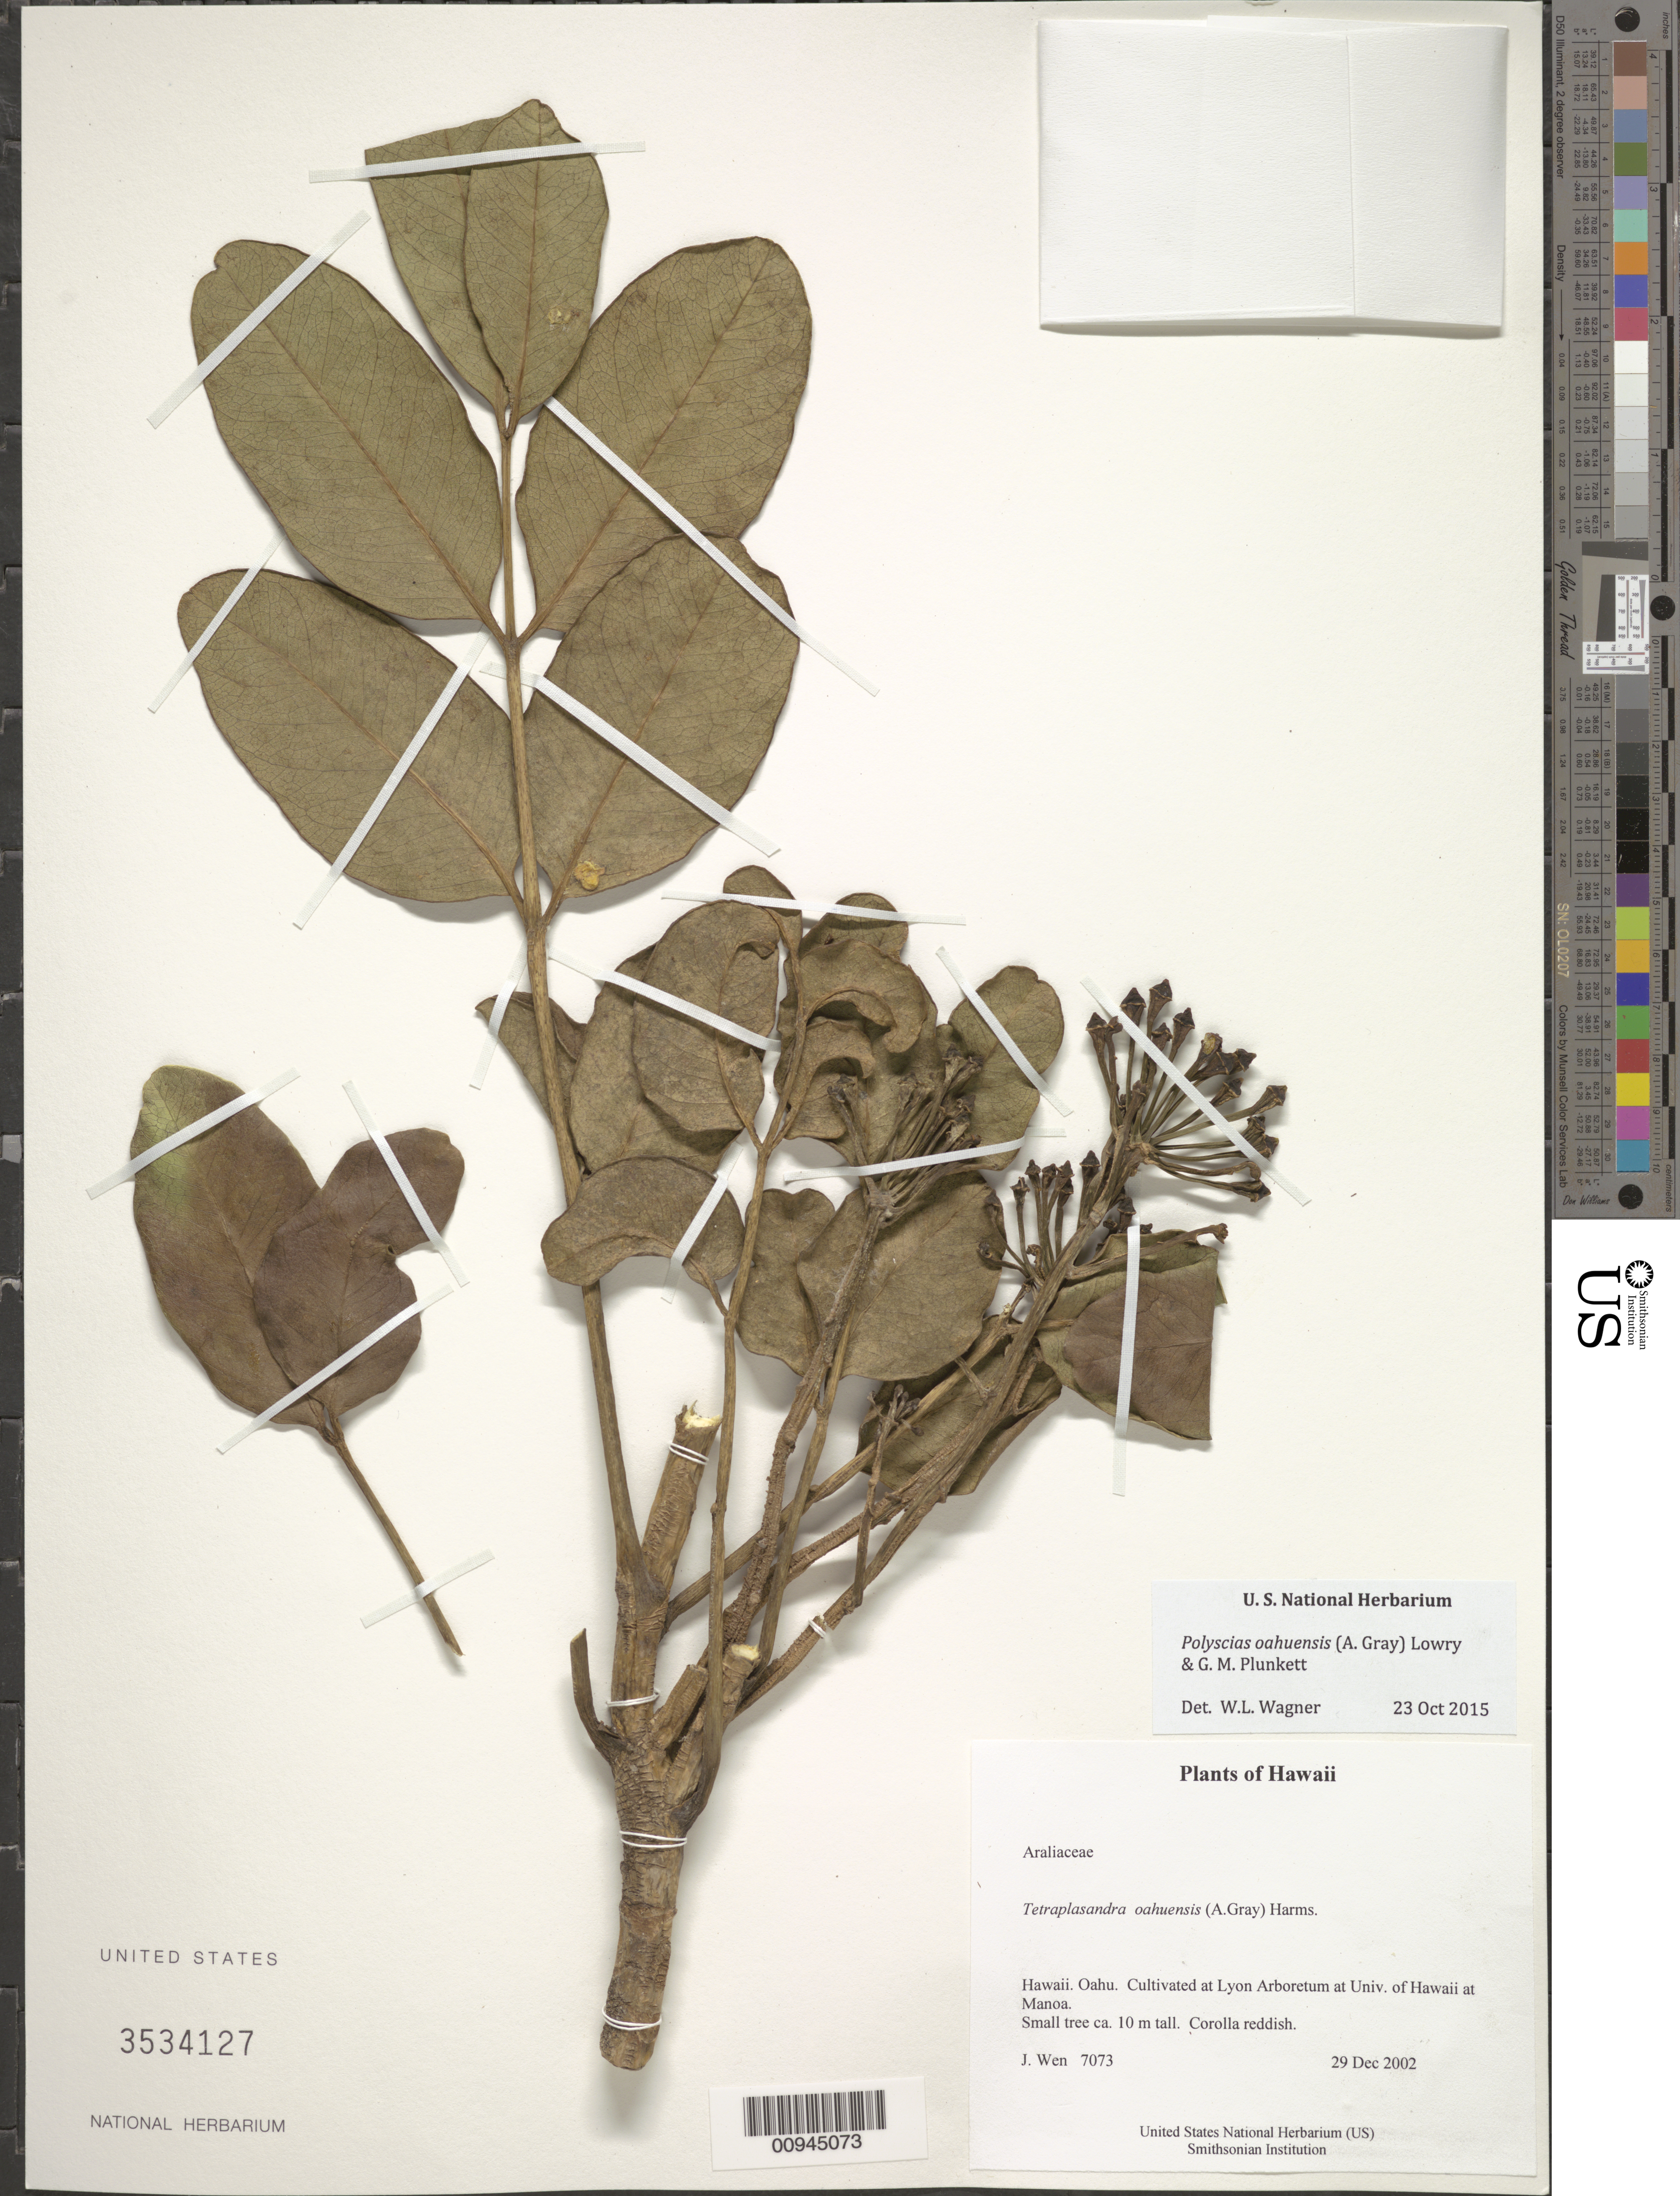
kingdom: Plantae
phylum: Tracheophyta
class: Magnoliopsida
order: Apiales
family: Araliaceae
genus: Polyscias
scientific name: Polyscias oahuensis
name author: (A. Gray) Lowry & G. M. Plunkett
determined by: Wagner, W. L., (BOT), Smithsonian Institution - National Museum of Natural History (UNITED STATES)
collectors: J. Wen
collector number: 7073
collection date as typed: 29 Dec 2002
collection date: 2002-12-29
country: United States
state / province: Hawaii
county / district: Honolulu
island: Oahu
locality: Oahu. Cultivated at Lyon Arboretum at Univ. of Hawaii at Manoa.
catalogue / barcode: US 3534127